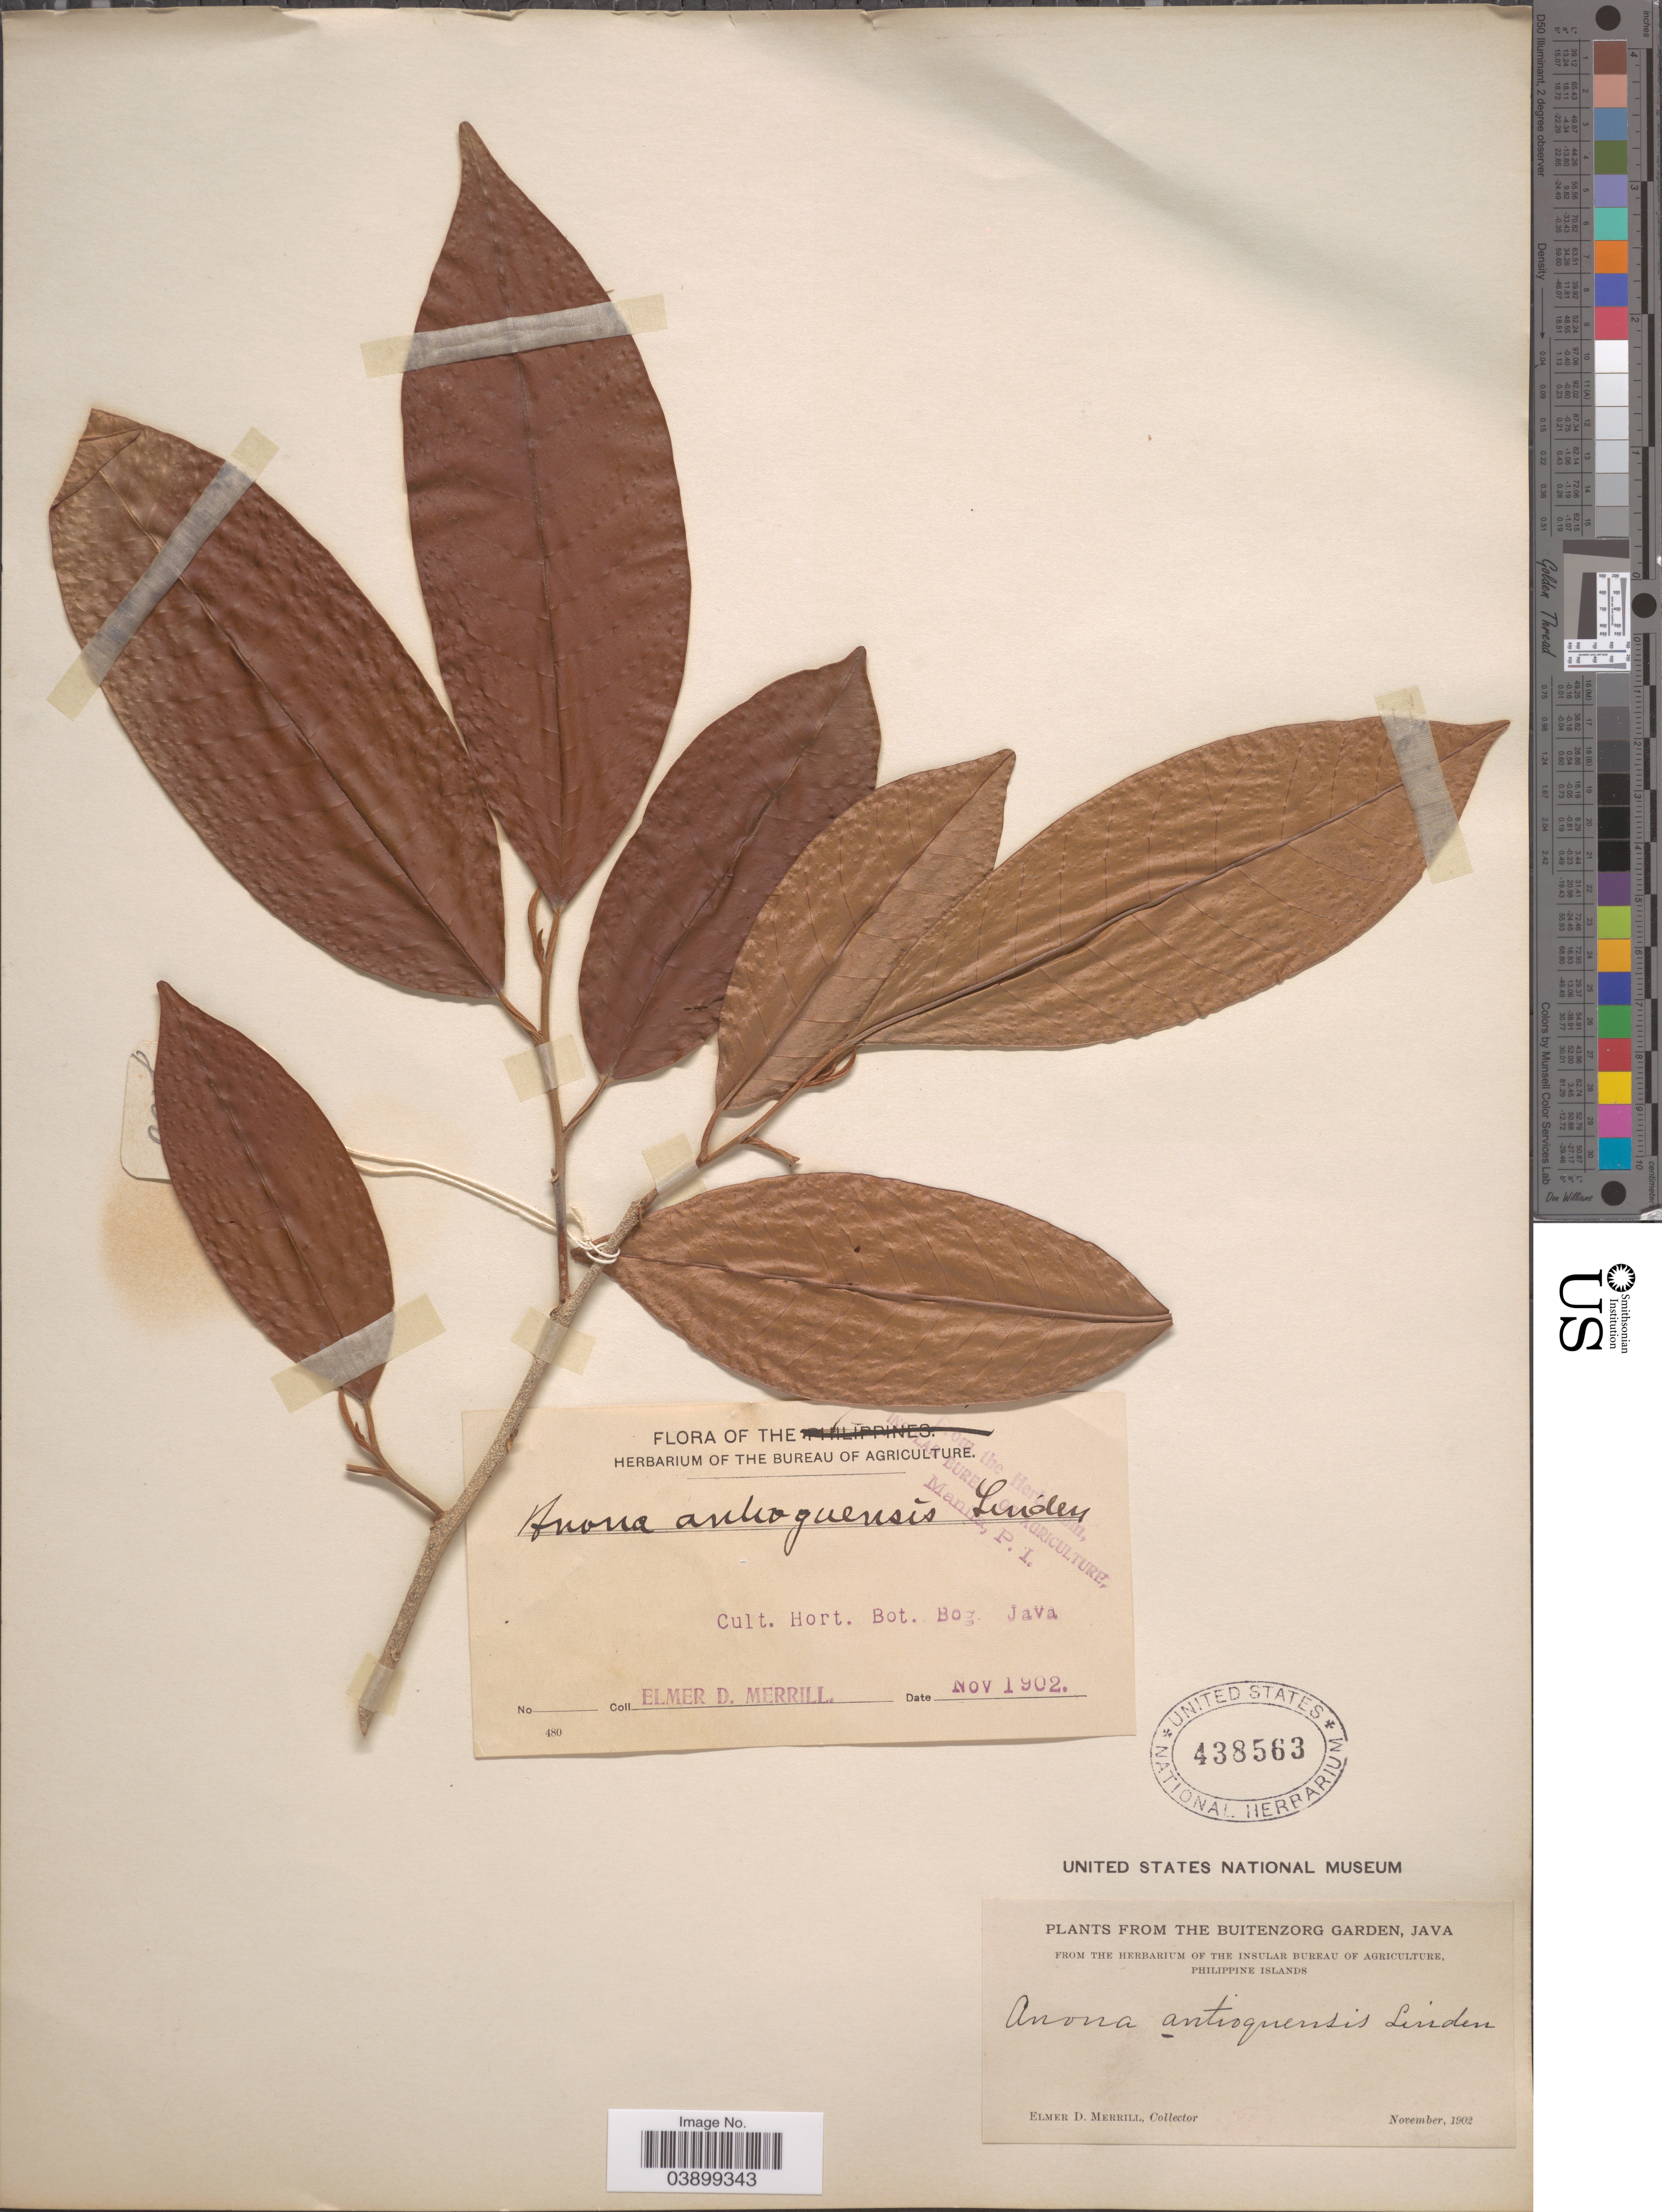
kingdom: Plantae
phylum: Tracheophyta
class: Magnoliopsida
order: Magnoliales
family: Annonaceae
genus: Annona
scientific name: Annona antioquensis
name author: Linden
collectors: E. D. Merrill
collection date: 1902-11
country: Indonesia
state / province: Java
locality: Cult. Hort. Bot. Bog. The Buitenzorg Garden.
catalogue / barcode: US 438563